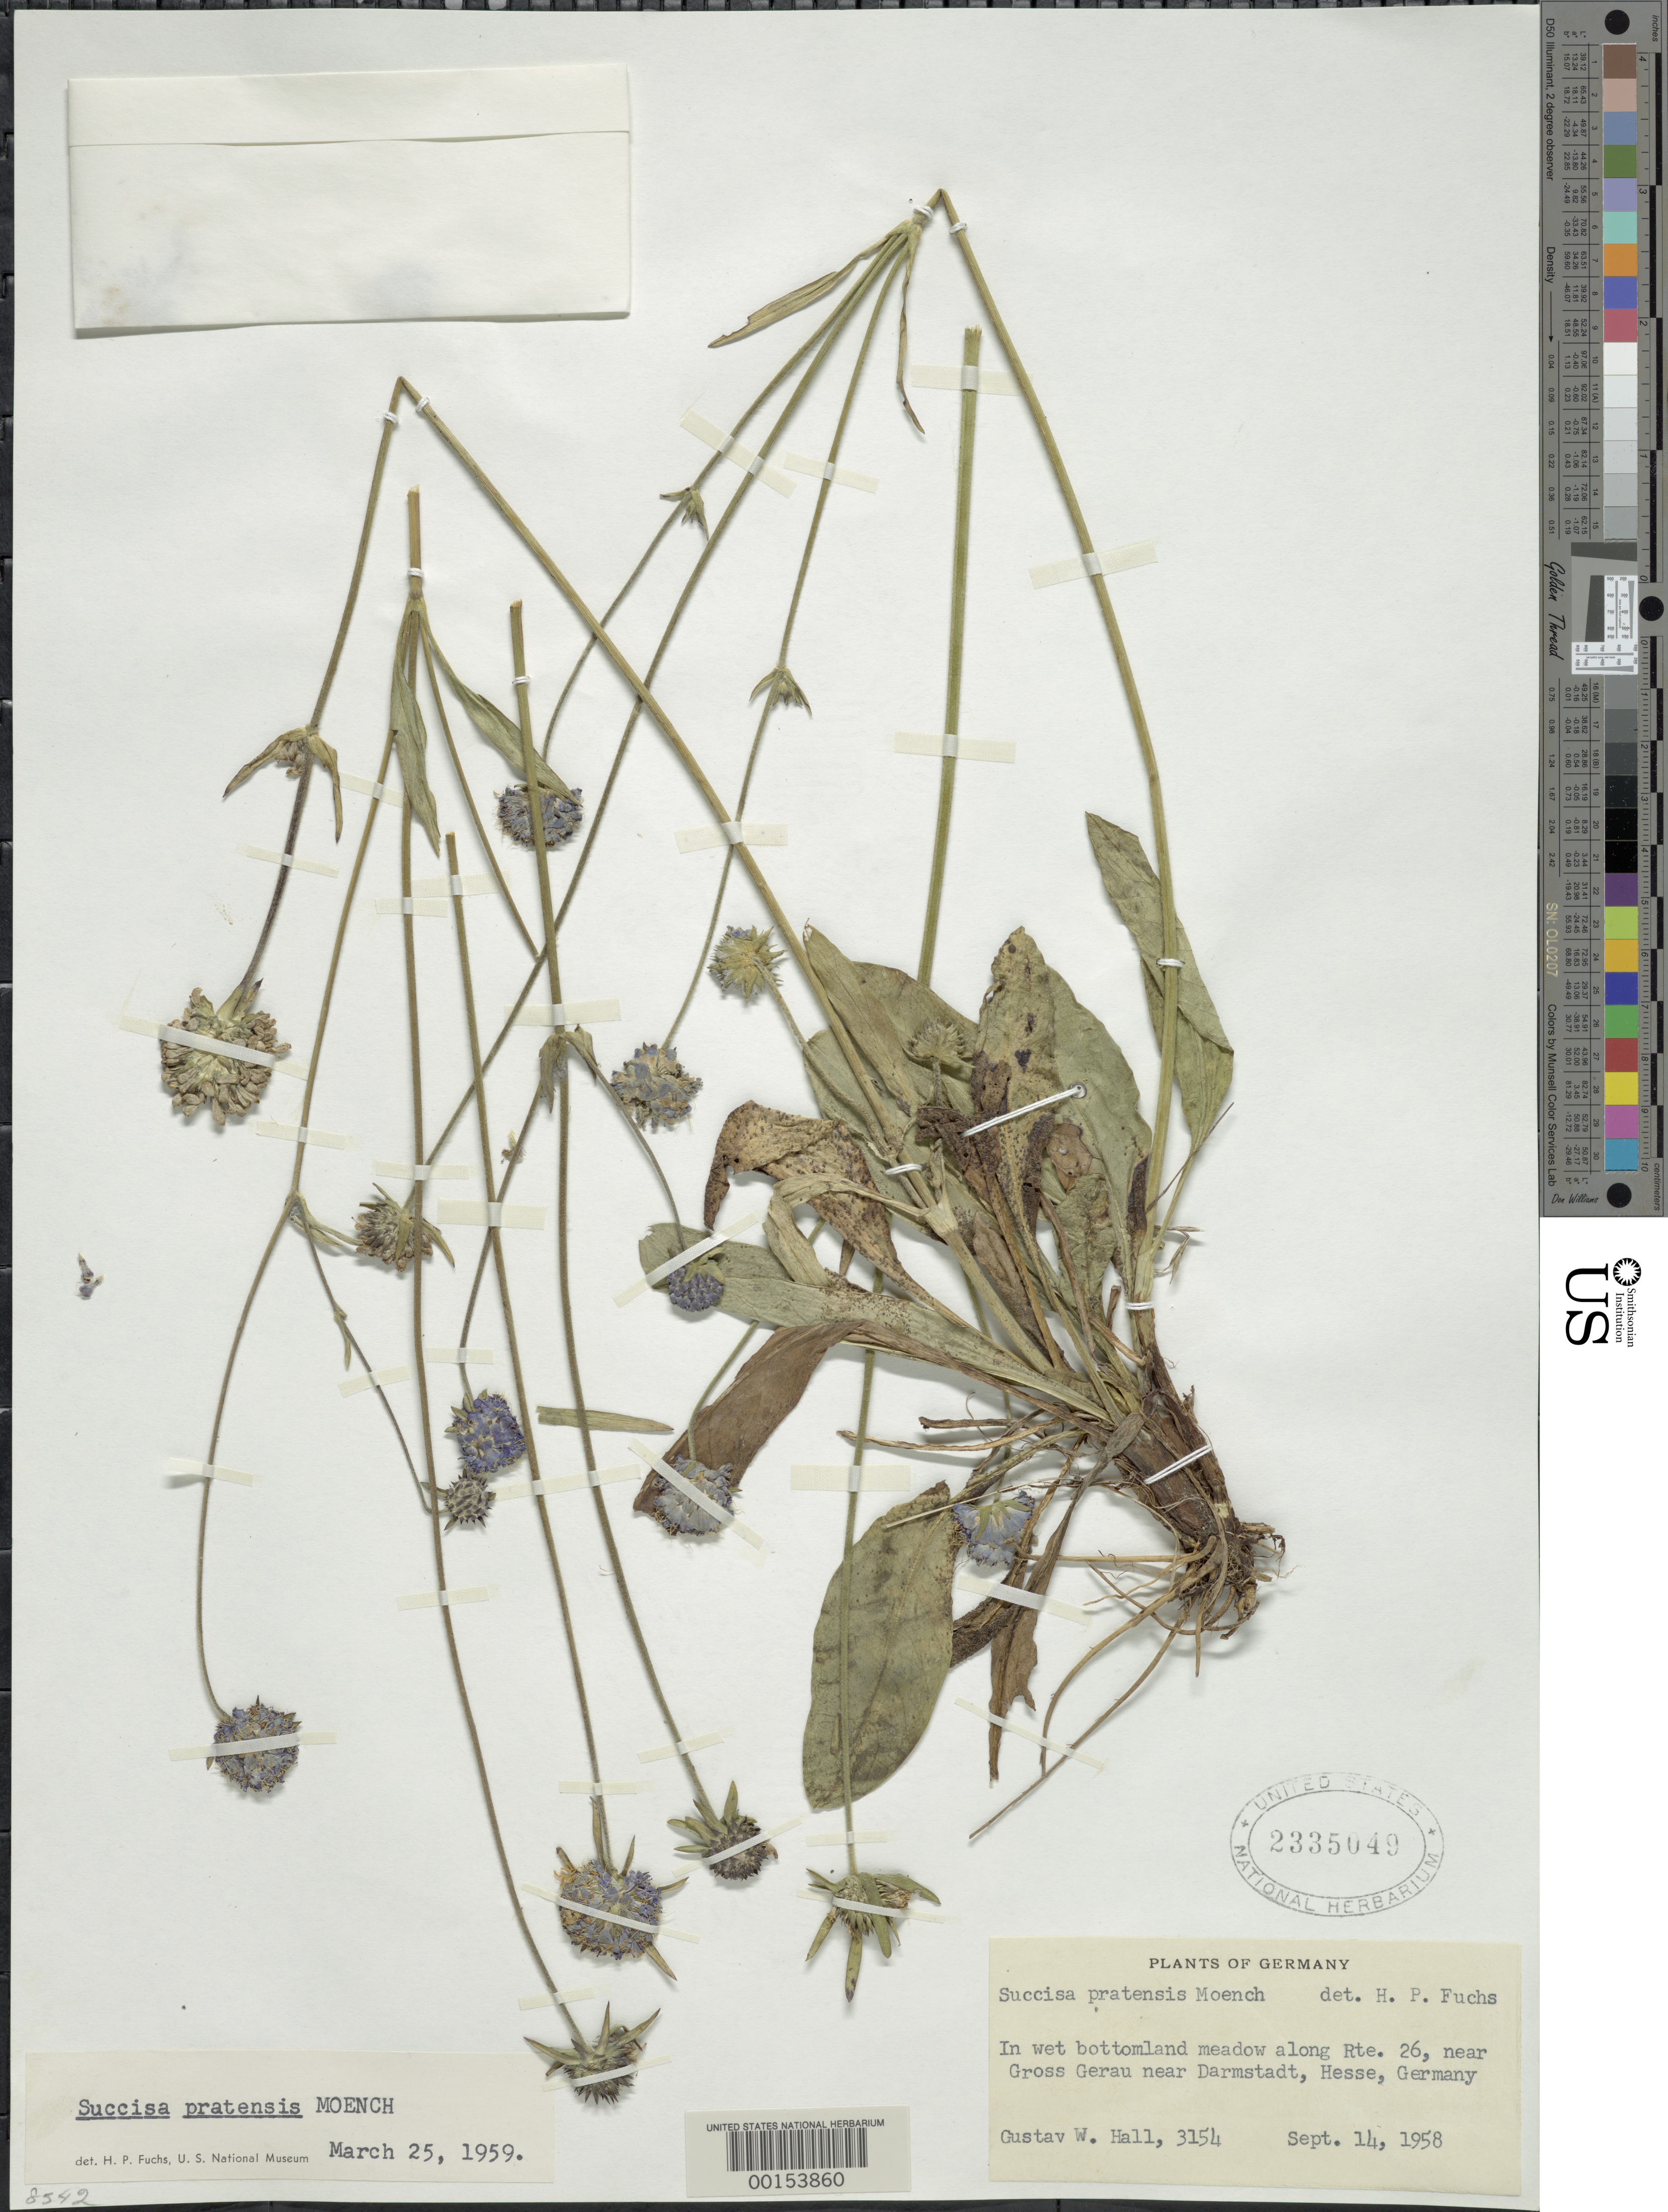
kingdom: Plantae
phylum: Tracheophyta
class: Magnoliopsida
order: Dipsacales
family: Caprifoliaceae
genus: Succisa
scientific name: Succisa pratensis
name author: Moench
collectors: G. Hall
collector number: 3154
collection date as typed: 14 Sep 1958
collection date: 1958-09-14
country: Germany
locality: Along rte. 26, near Gross Gerau near Darmstadt, Hesse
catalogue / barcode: US 2335049